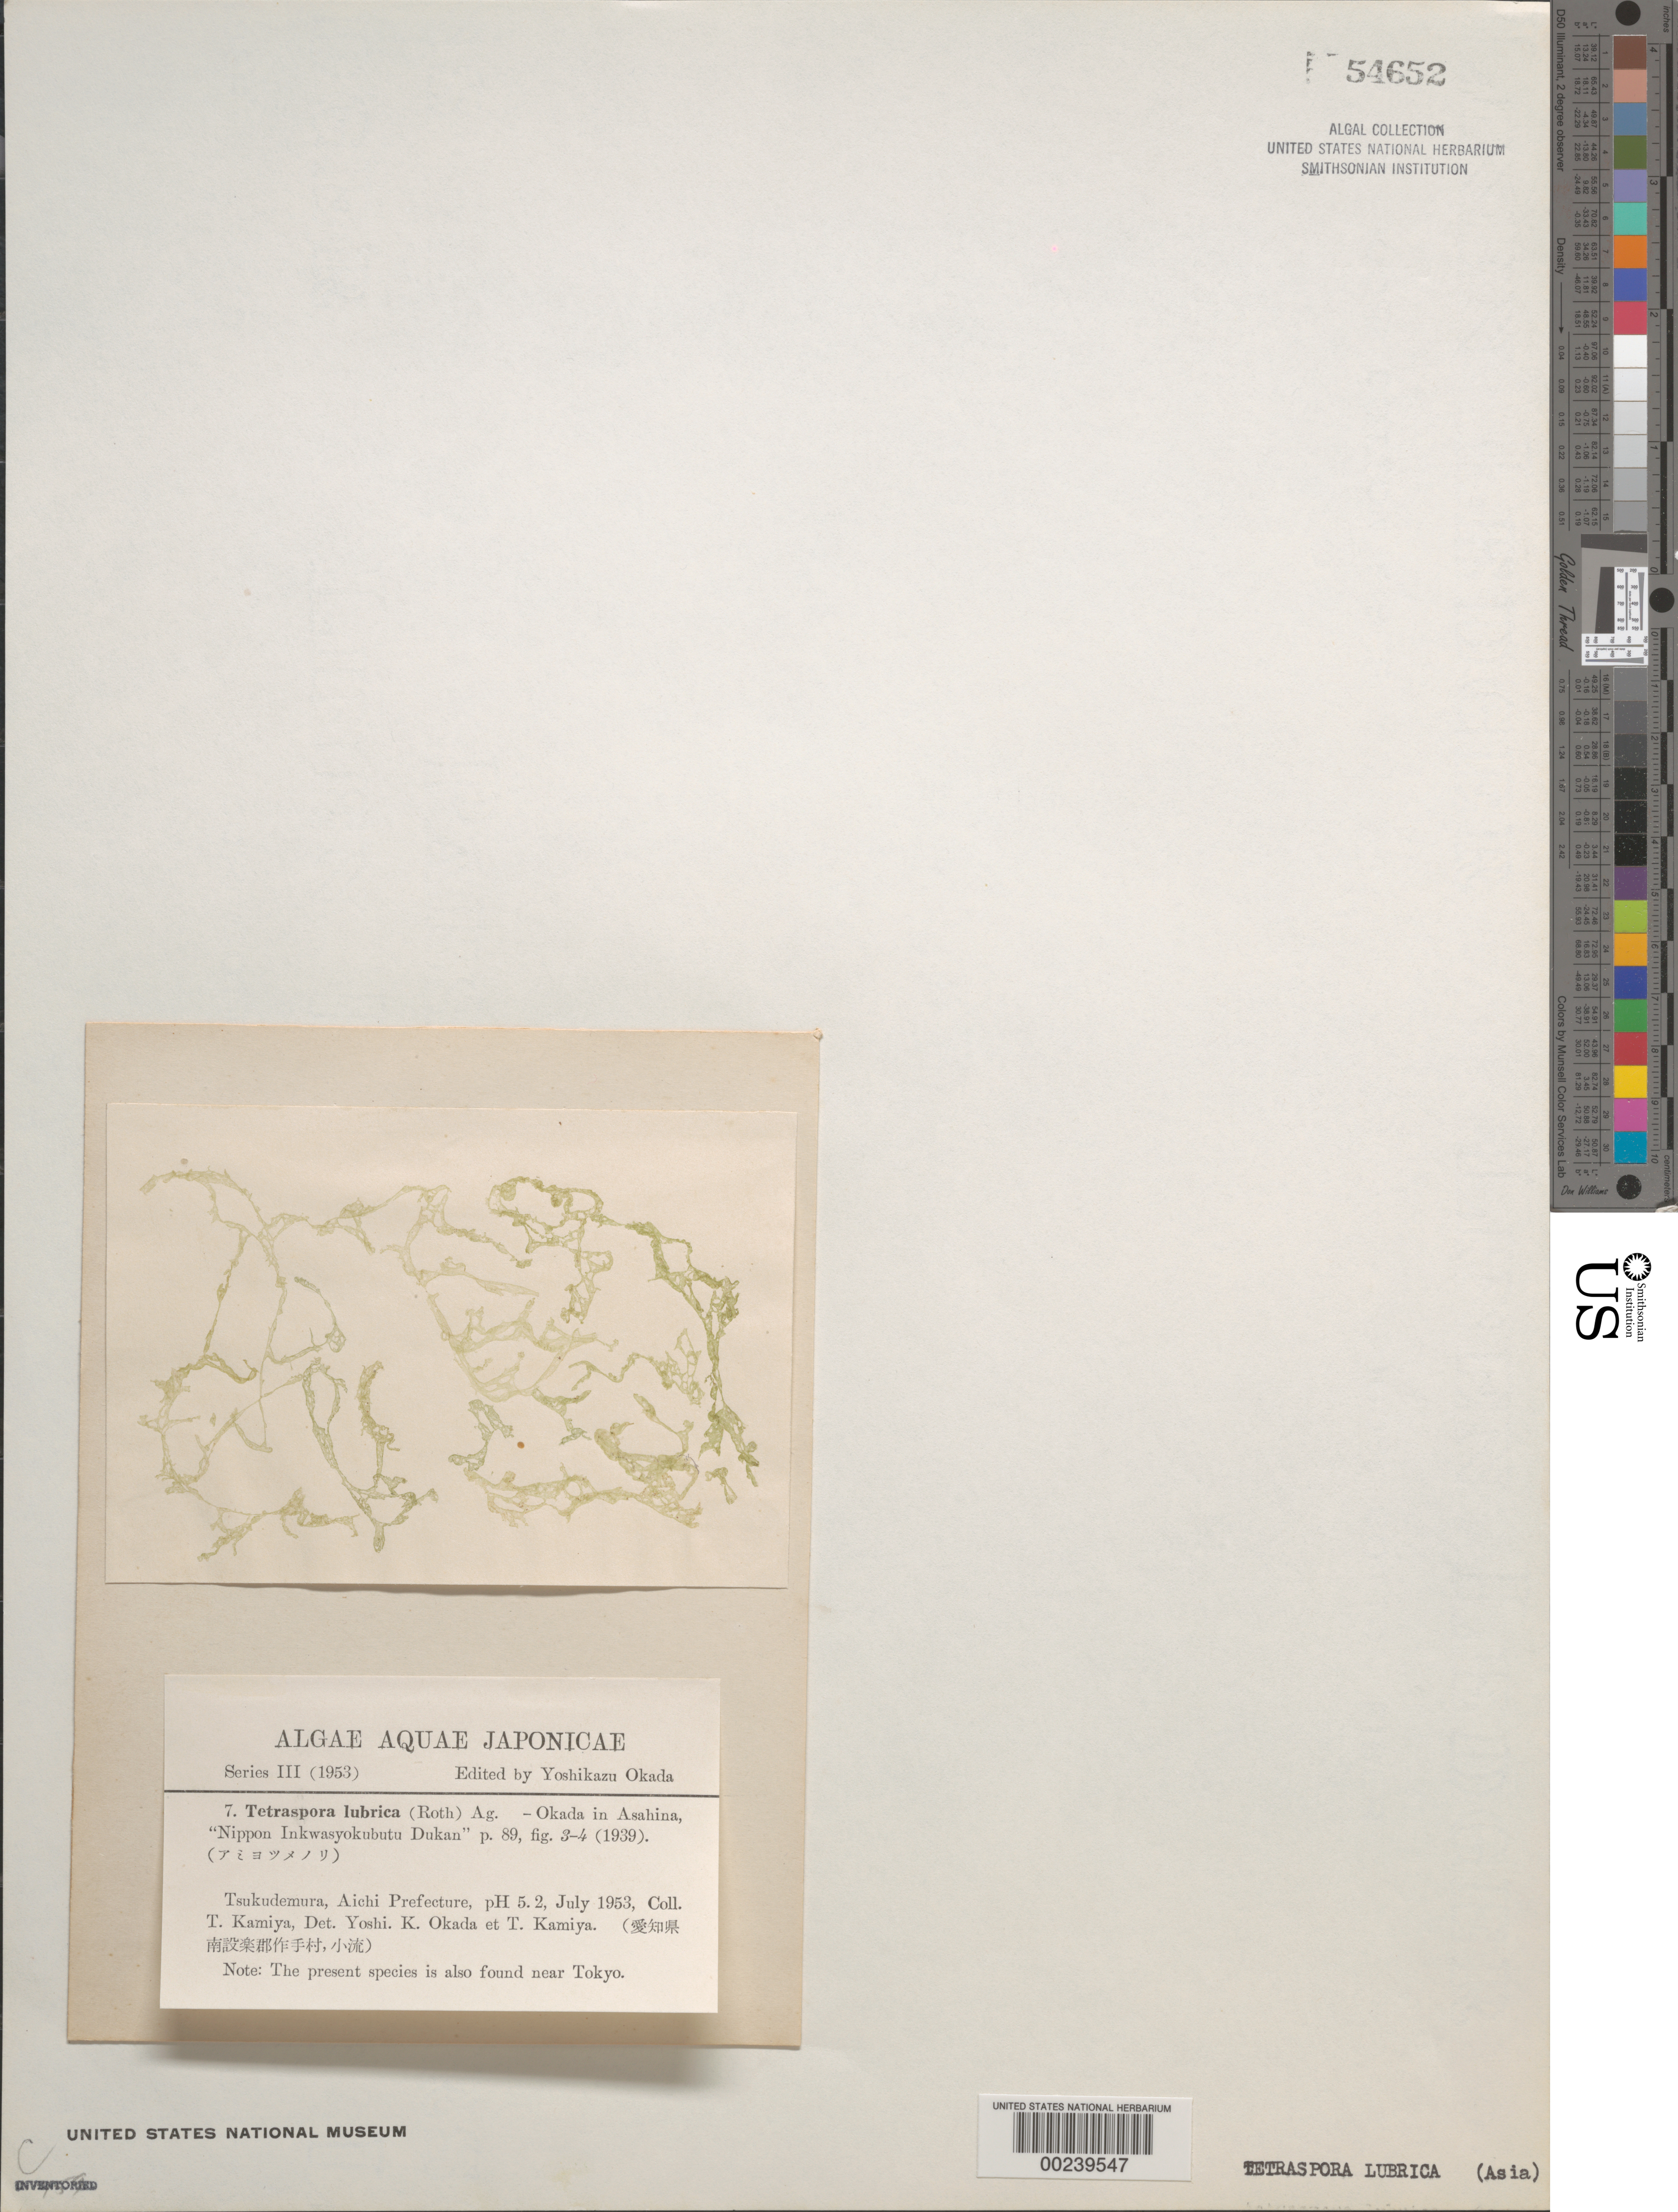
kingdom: Plantae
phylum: Chlorophyta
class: Chlorophyceae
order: Tetrasporales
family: Tetrasporaceae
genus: Tetraspora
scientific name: Tetraspora lubrica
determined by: Okada, Y. K.; Kamiya, T.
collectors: T. Kamiya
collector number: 7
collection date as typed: Jul 1953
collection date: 1953-07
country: Japan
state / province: Aiti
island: Honshu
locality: Tsukudemura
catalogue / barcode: US 54652